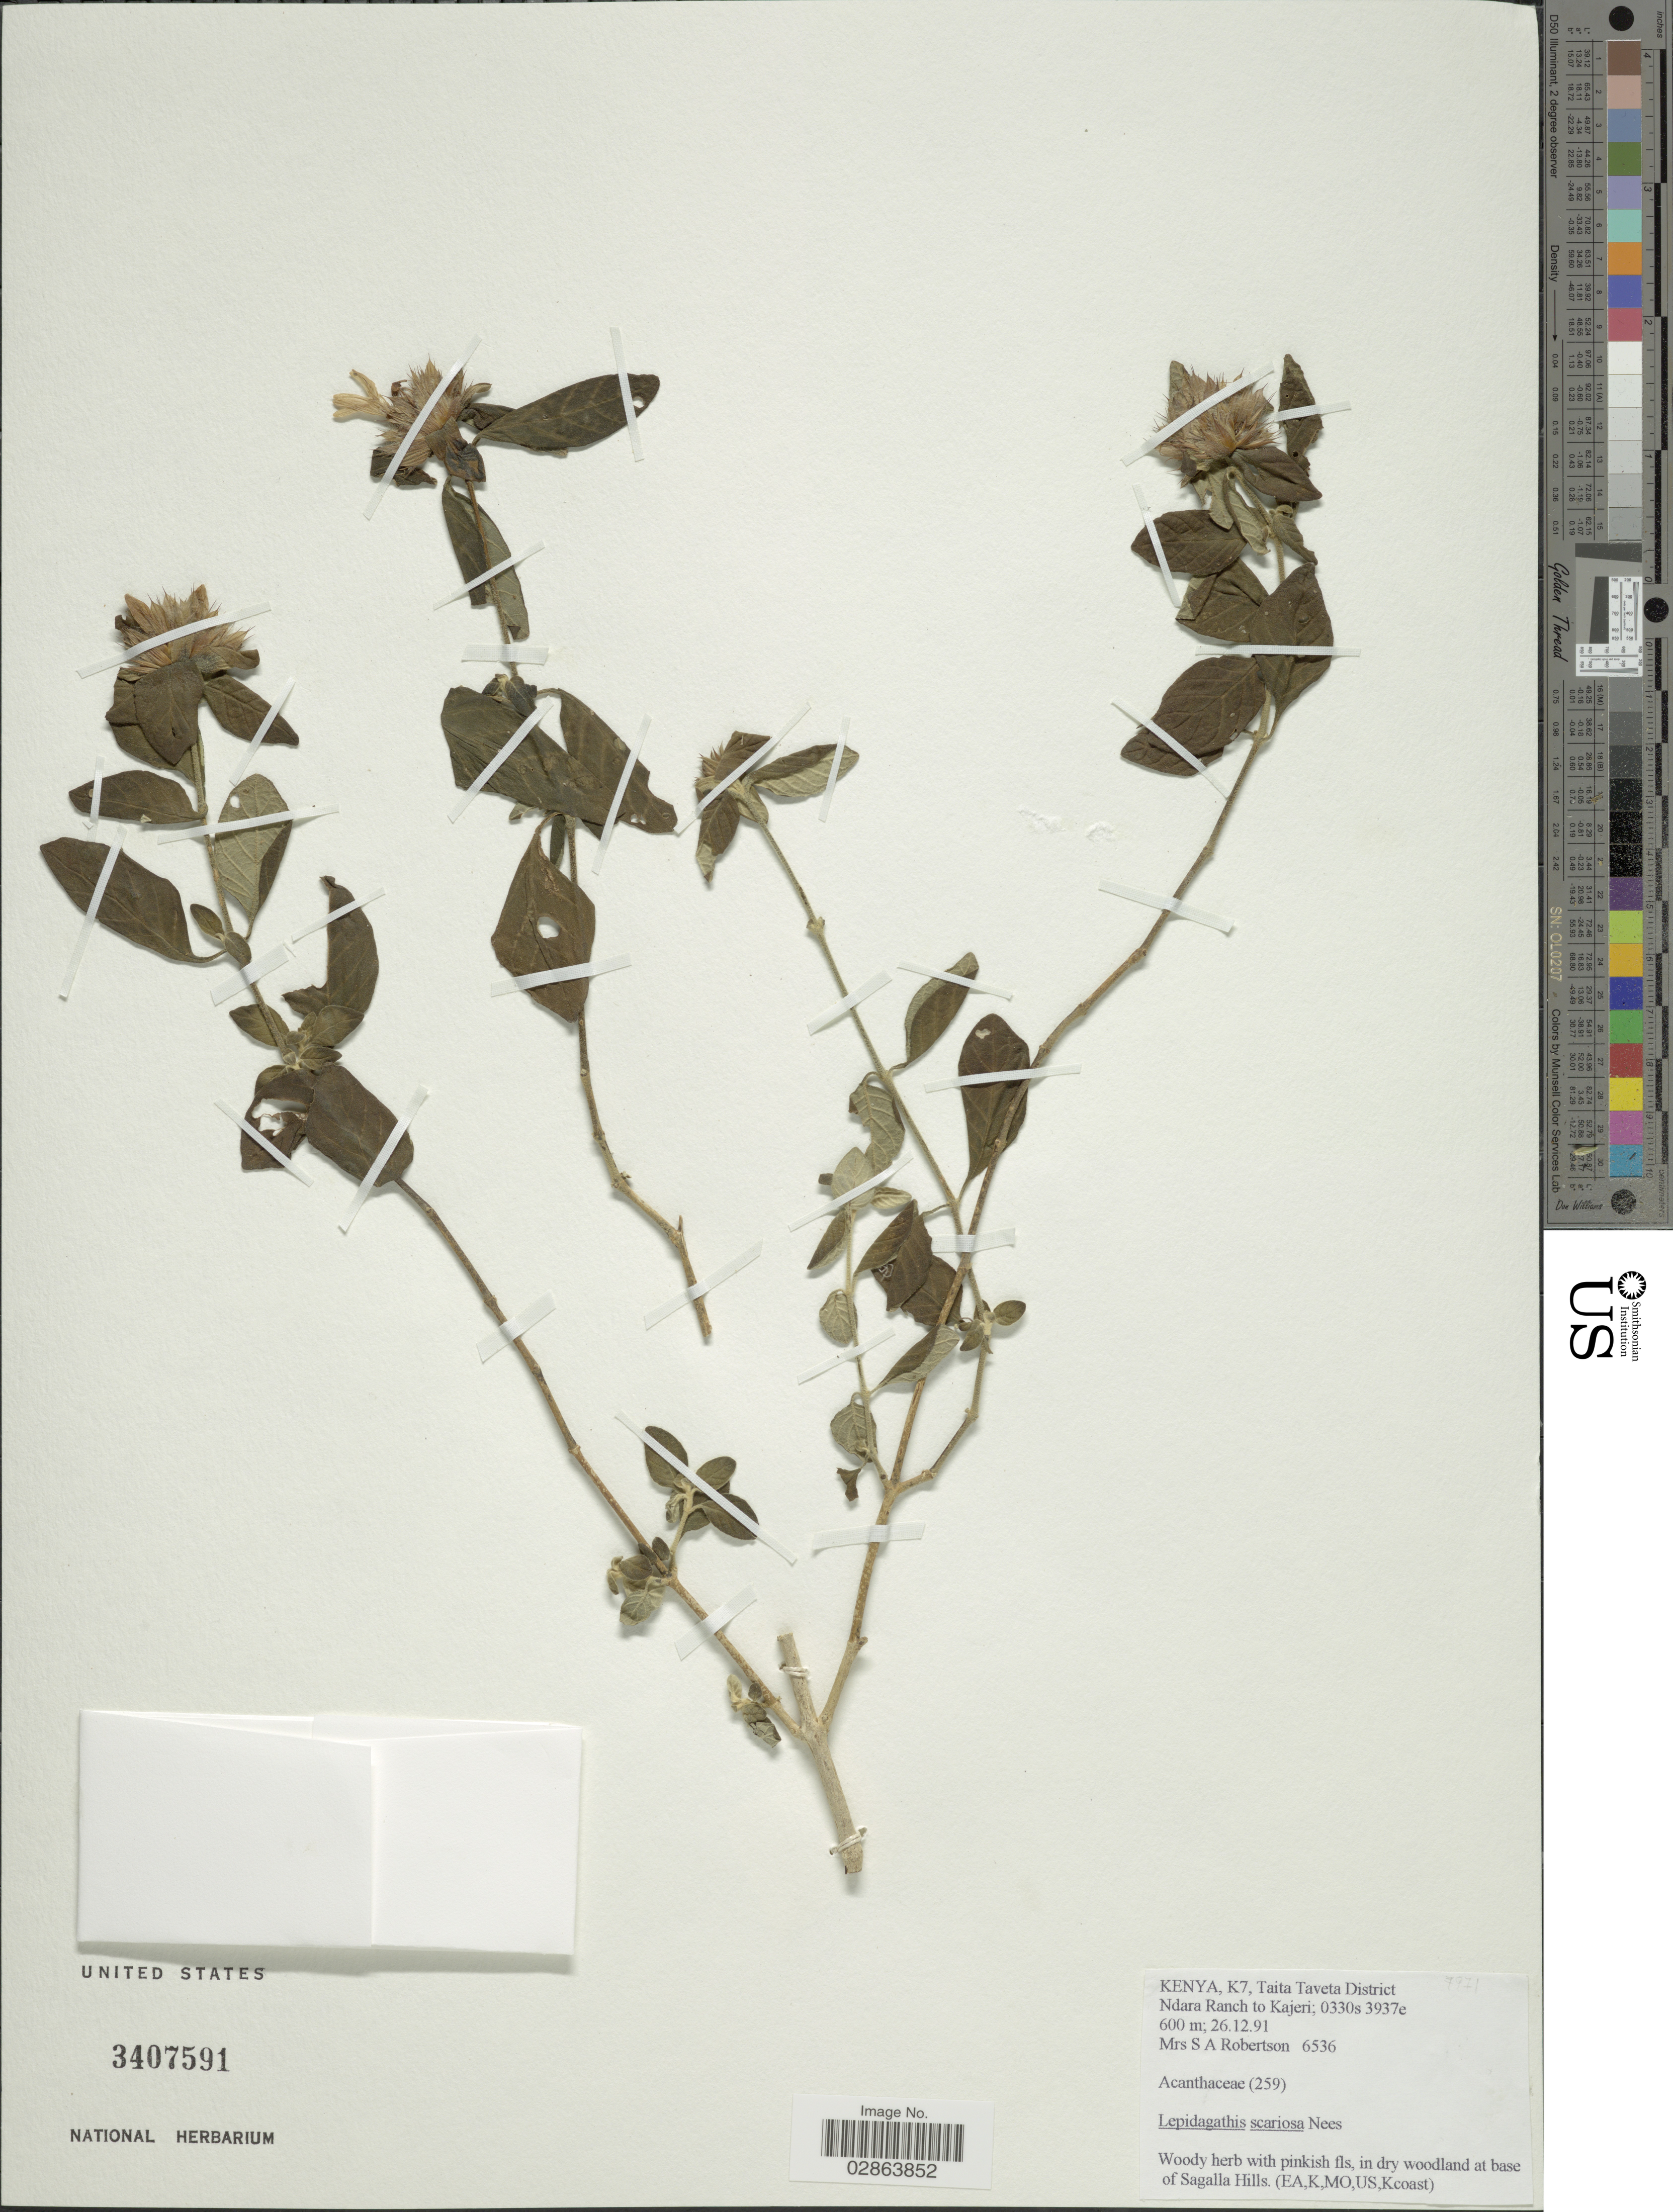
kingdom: Plantae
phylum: Tracheophyta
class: Magnoliopsida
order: Lamiales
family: Acanthaceae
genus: Lepidagathis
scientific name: Lepidagathis scariosa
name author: Nees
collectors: S. Robertson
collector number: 6536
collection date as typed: Transcribed d/m/y: 26/12/91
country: Kenya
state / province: Taita Taveta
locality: Kenya, K7, Taita Taveta District, Ndara Ranch to Kajeri.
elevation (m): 600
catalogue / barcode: US 3407591